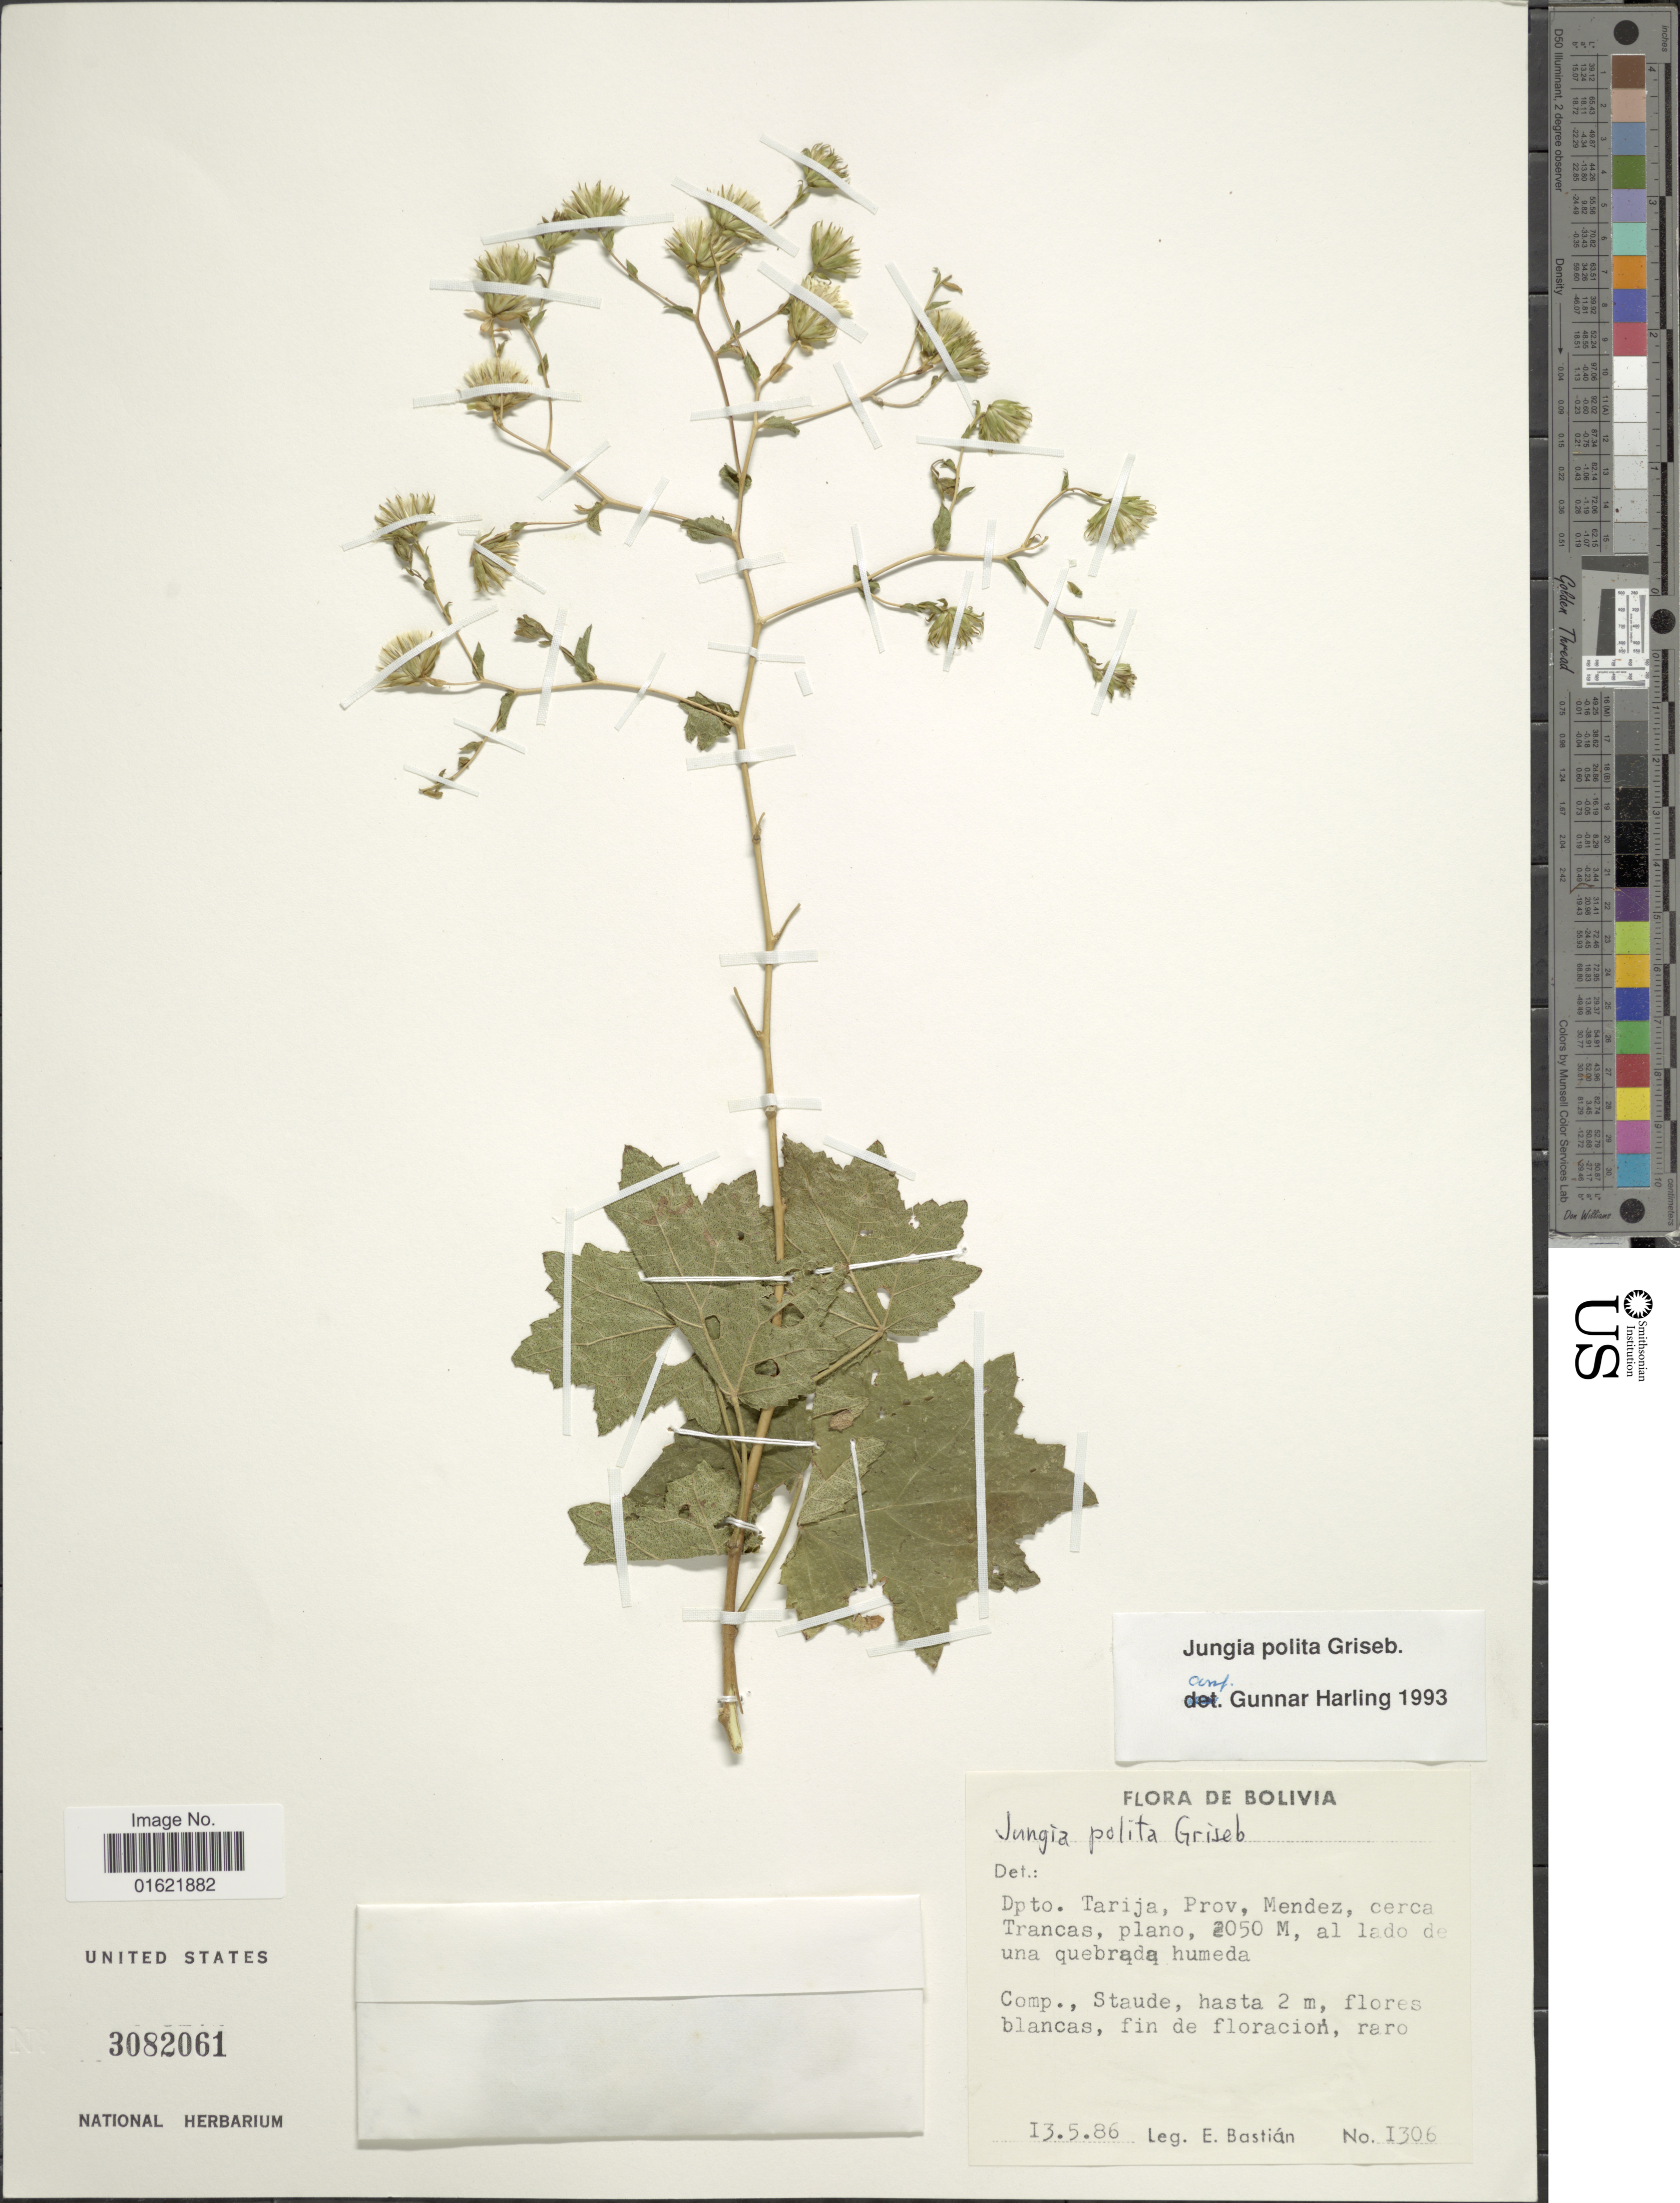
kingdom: Plantae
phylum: Tracheophyta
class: Magnoliopsida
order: Asterales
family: Asteraceae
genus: Jungia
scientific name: Jungia polita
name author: Griseb.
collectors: E. Bastian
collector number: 1306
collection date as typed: Transcribed d/m/y: 13/5/86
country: Bolivia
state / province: Tarija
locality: Dpto. Tarija, Prov. Mendez, cerca Transcas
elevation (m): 2050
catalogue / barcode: US 3082061